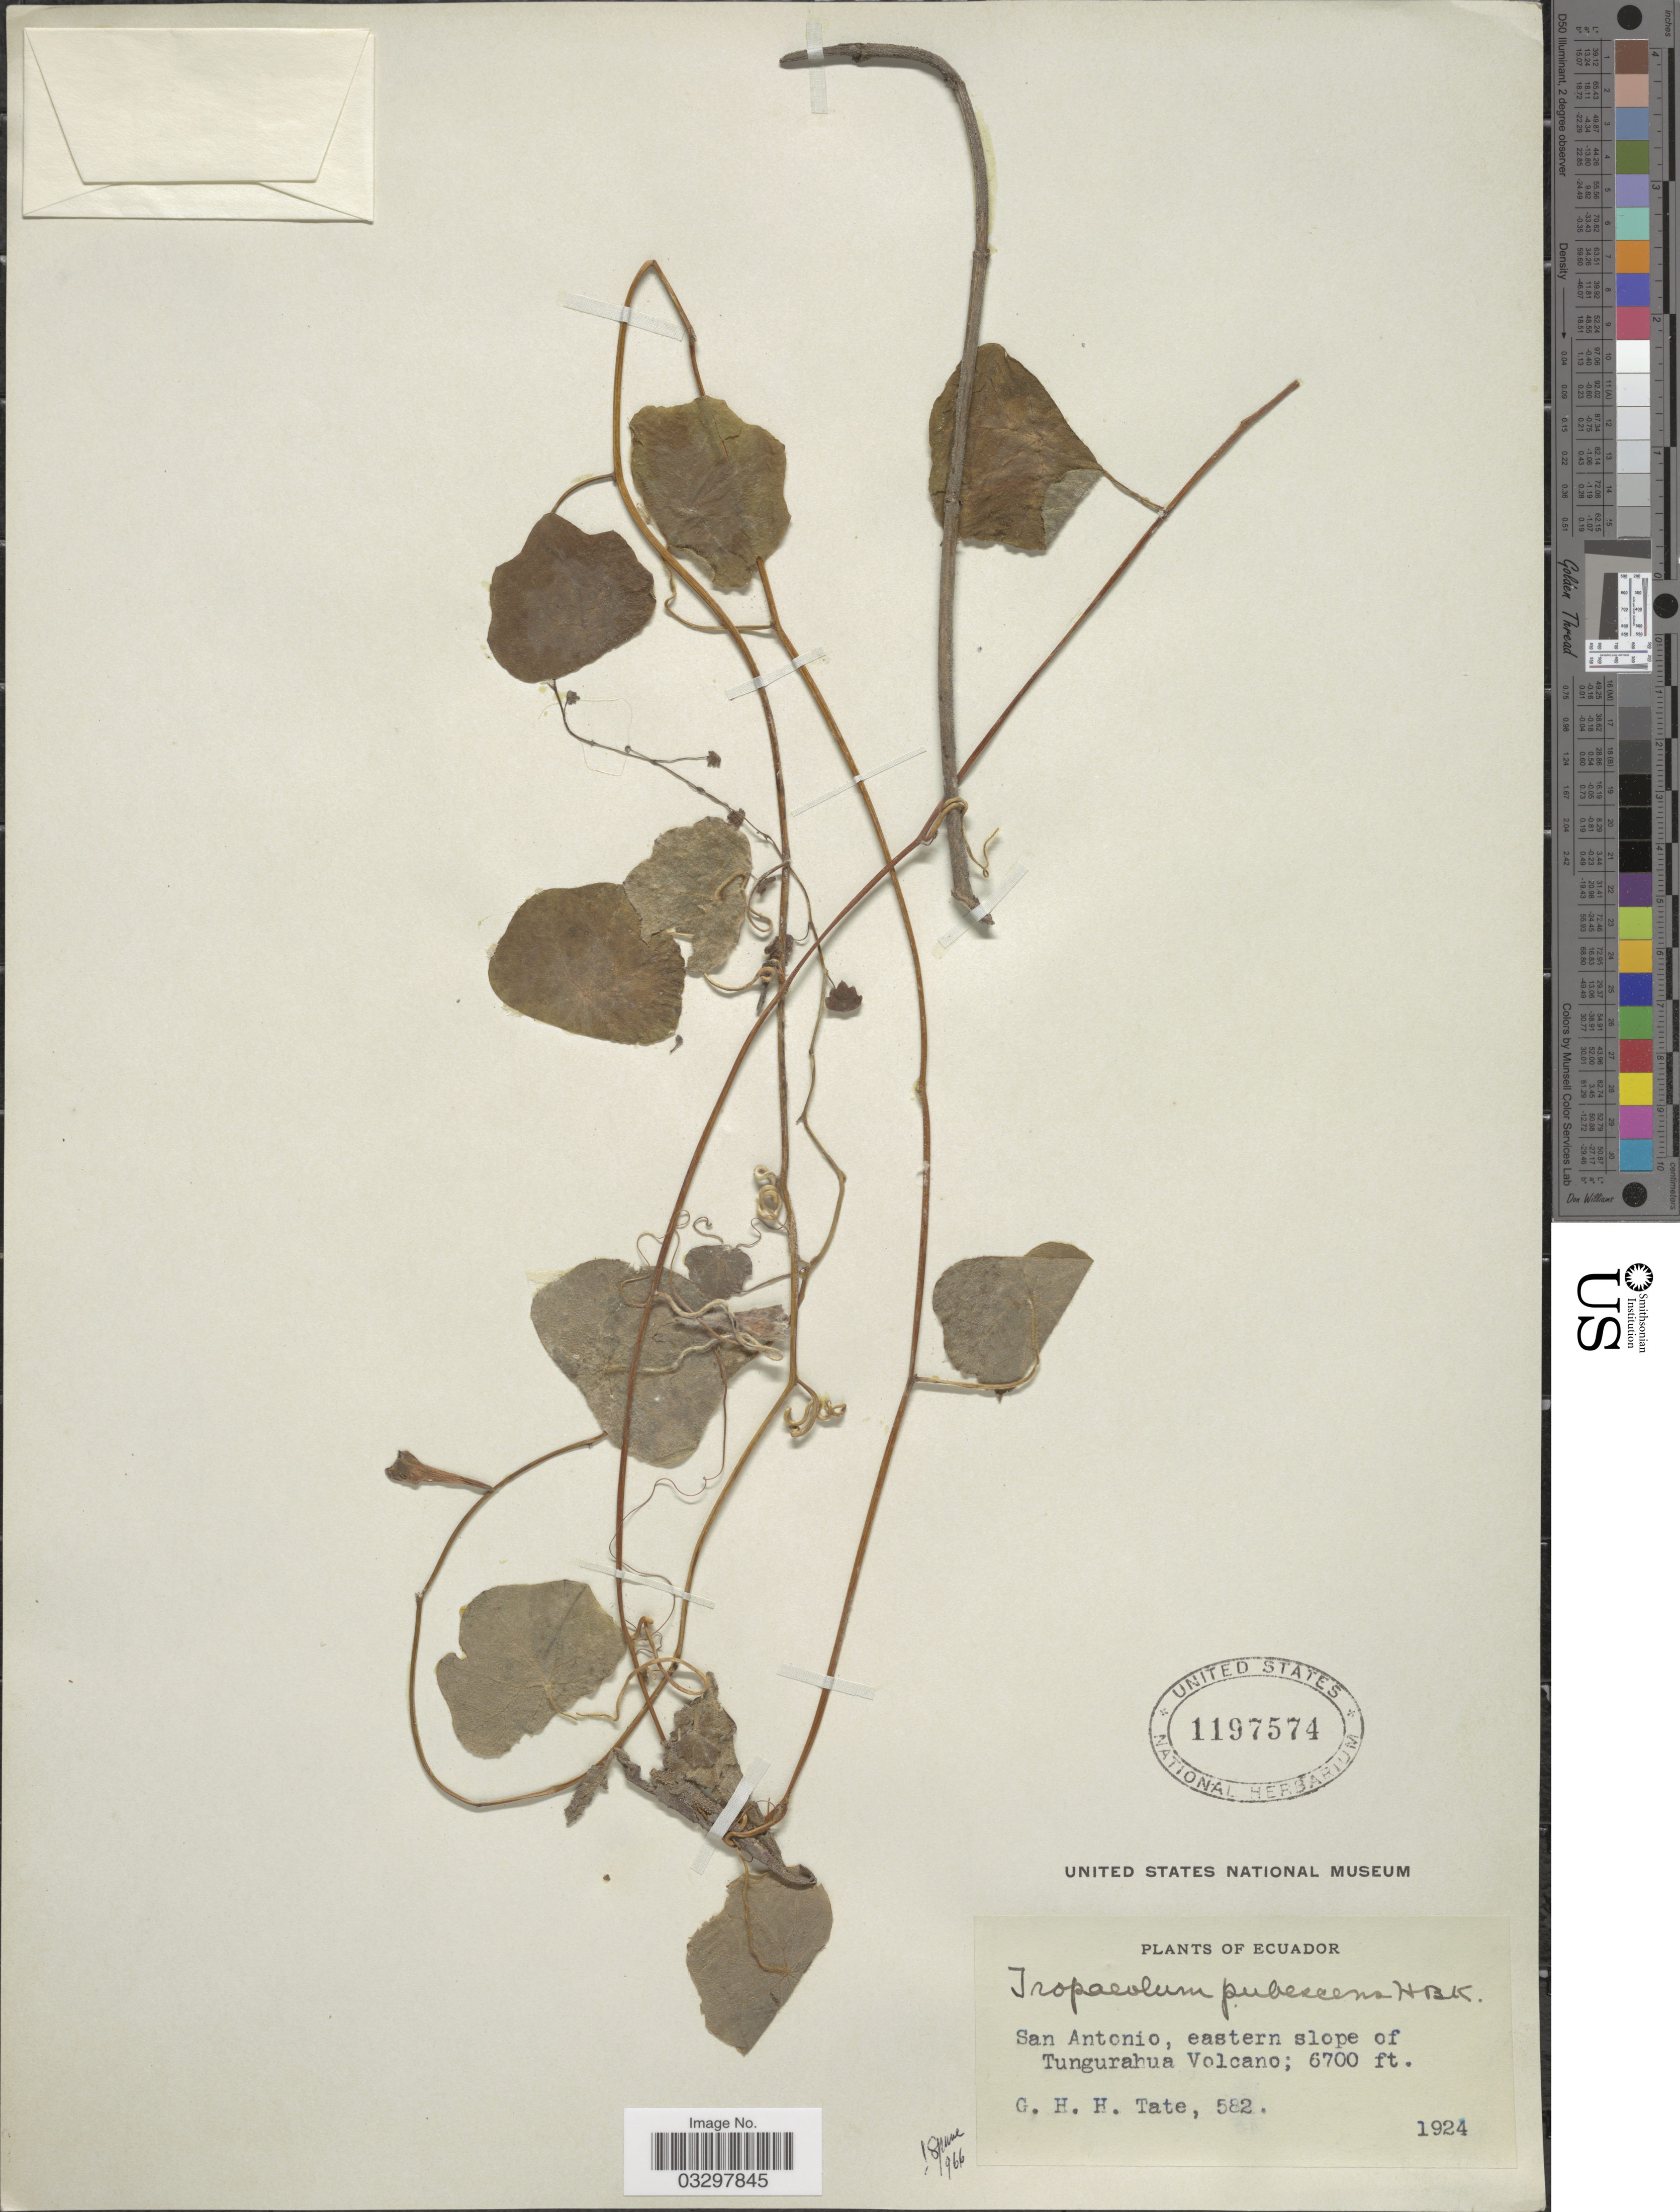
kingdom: Plantae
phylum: Tracheophyta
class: Magnoliopsida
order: Brassicales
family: Tropaeolaceae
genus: Tropaeolum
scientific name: Tropaeolum pubescens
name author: Kunth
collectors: G. Tate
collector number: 582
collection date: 1924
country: Ecuador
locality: San Antonio, eastern slope of Tungurahua Volcano.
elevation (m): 2042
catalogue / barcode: US 1197574